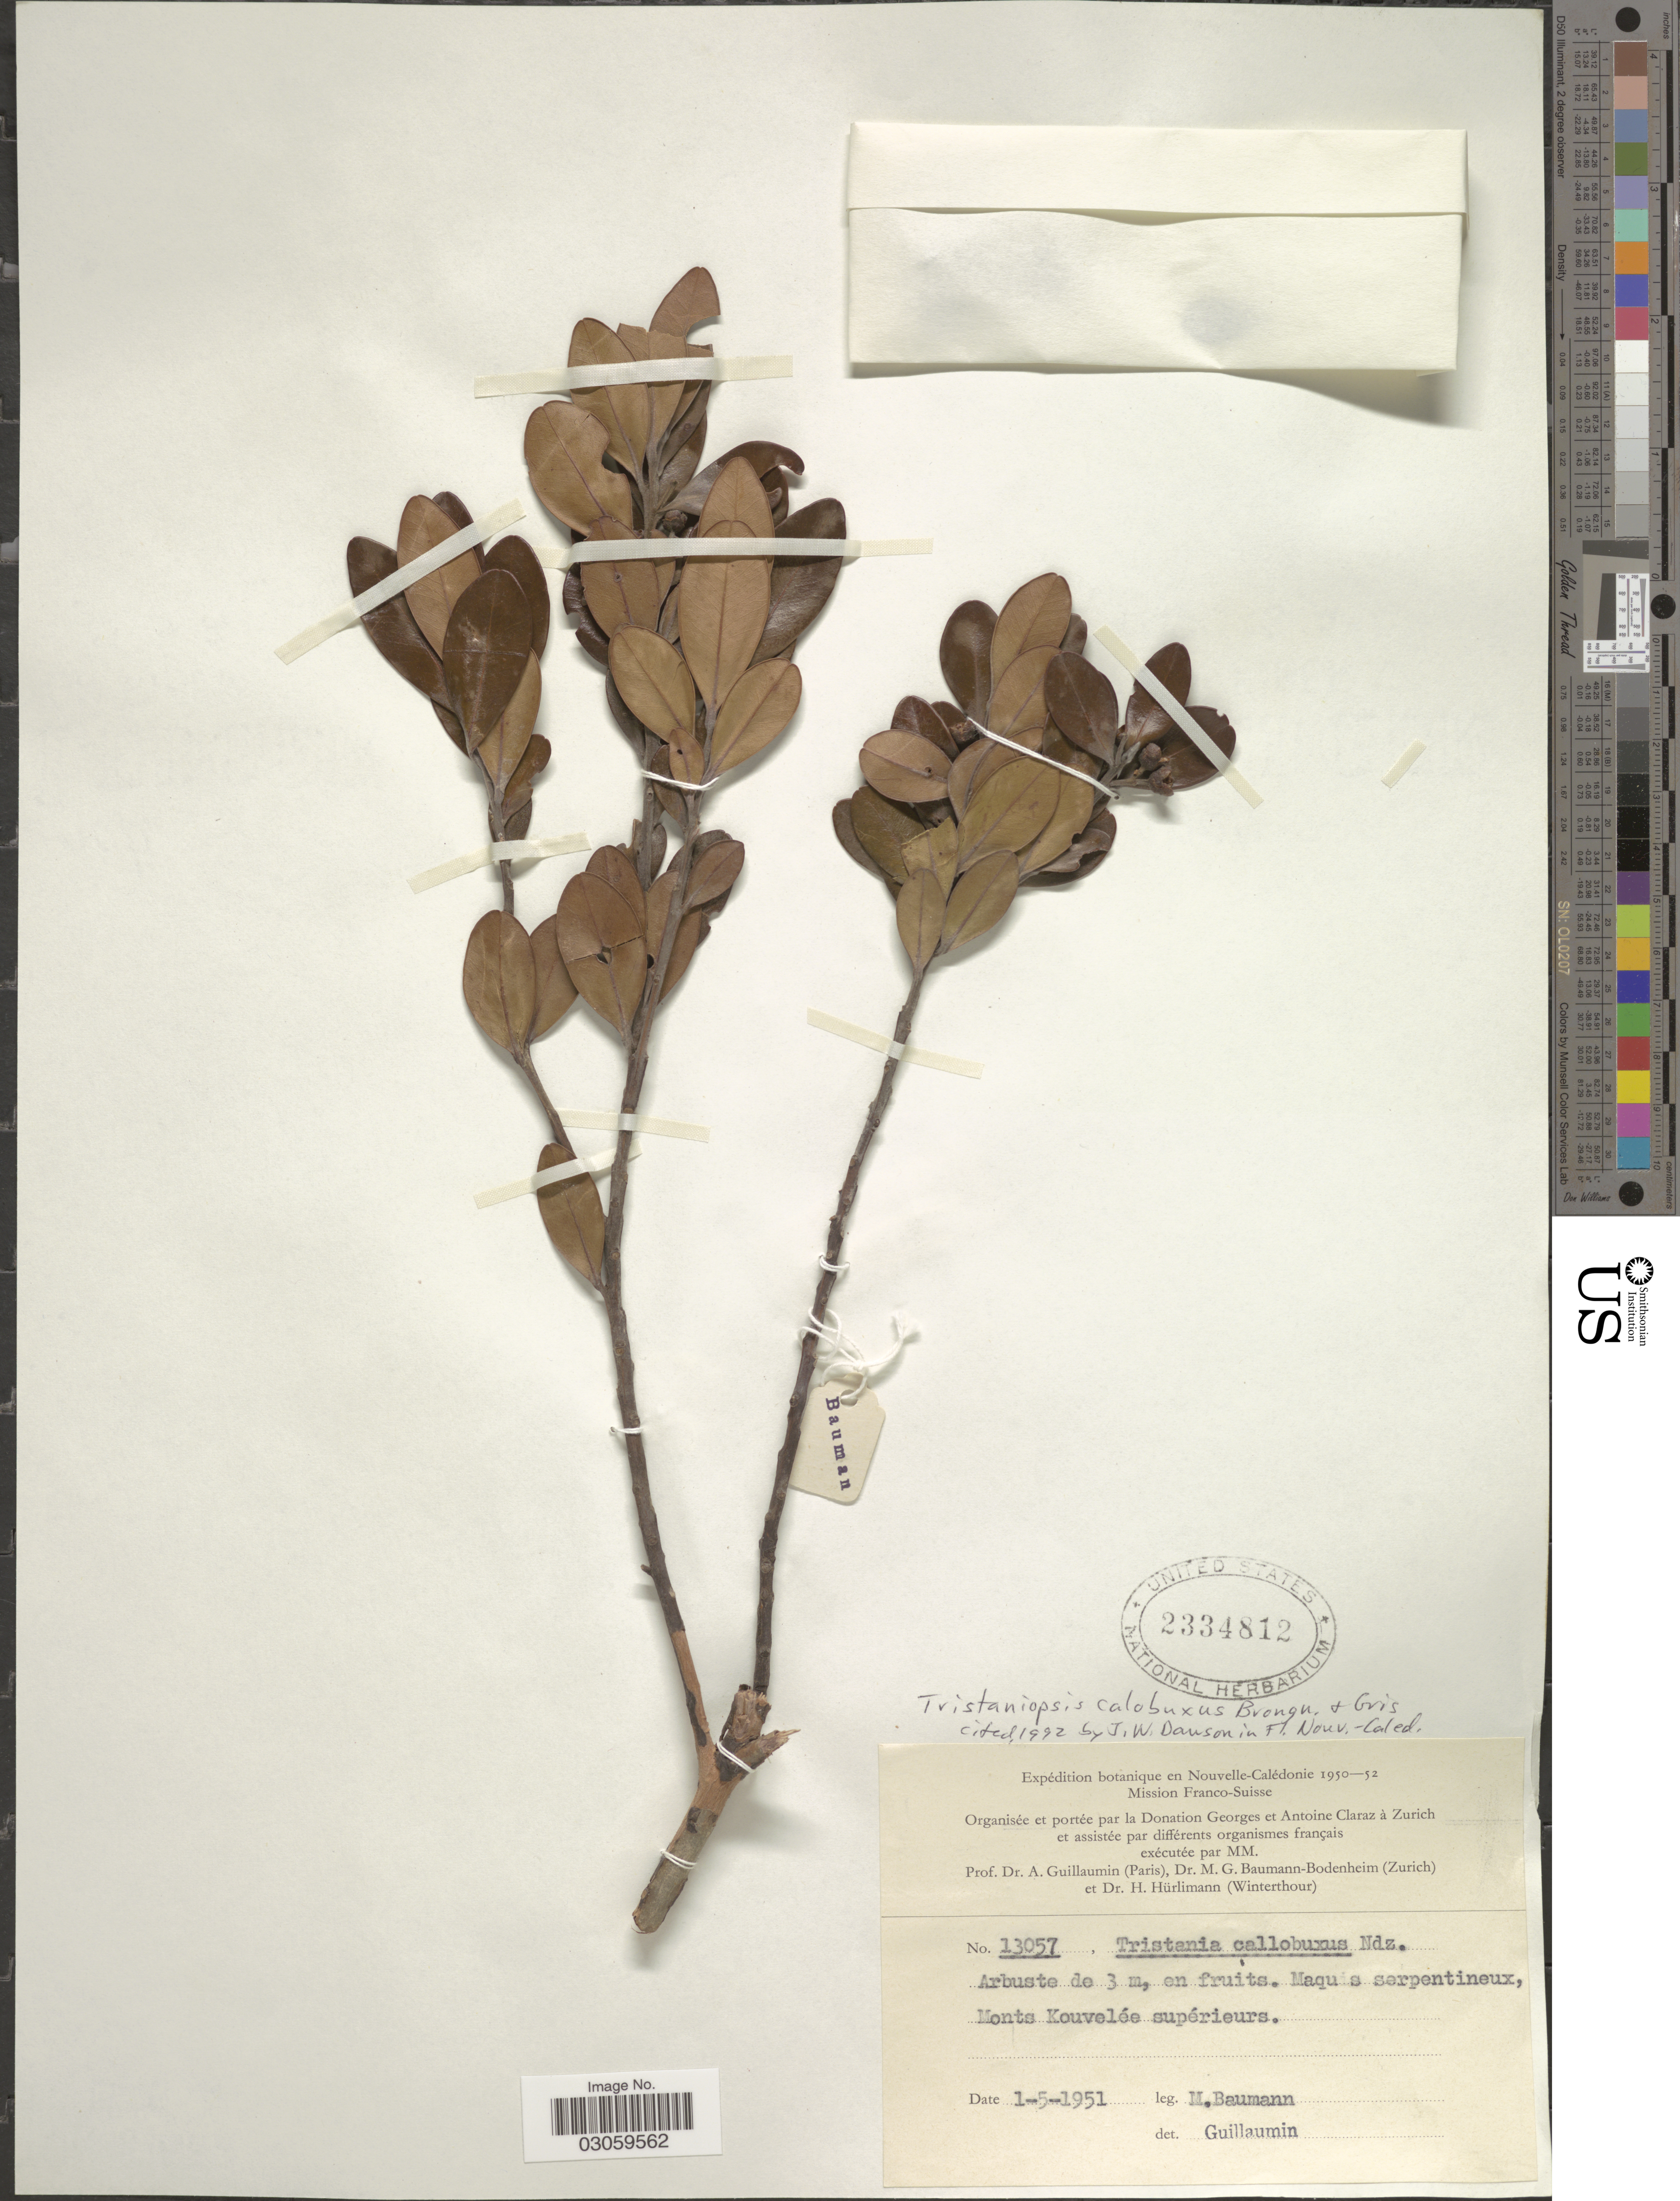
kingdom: Plantae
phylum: Tracheophyta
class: Magnoliopsida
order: Myrtales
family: Myrtaceae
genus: Tristaniopsis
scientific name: Tristaniopsis callobuxus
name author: Brongn. & Gris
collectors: M. G. Baumann-Bodenheim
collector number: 13057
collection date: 1951-05-01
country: New Caledonia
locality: Nouvelle-Calédonie. Maquis serpentineux, Monts Kouvelée supérieurs.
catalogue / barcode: US 2334812